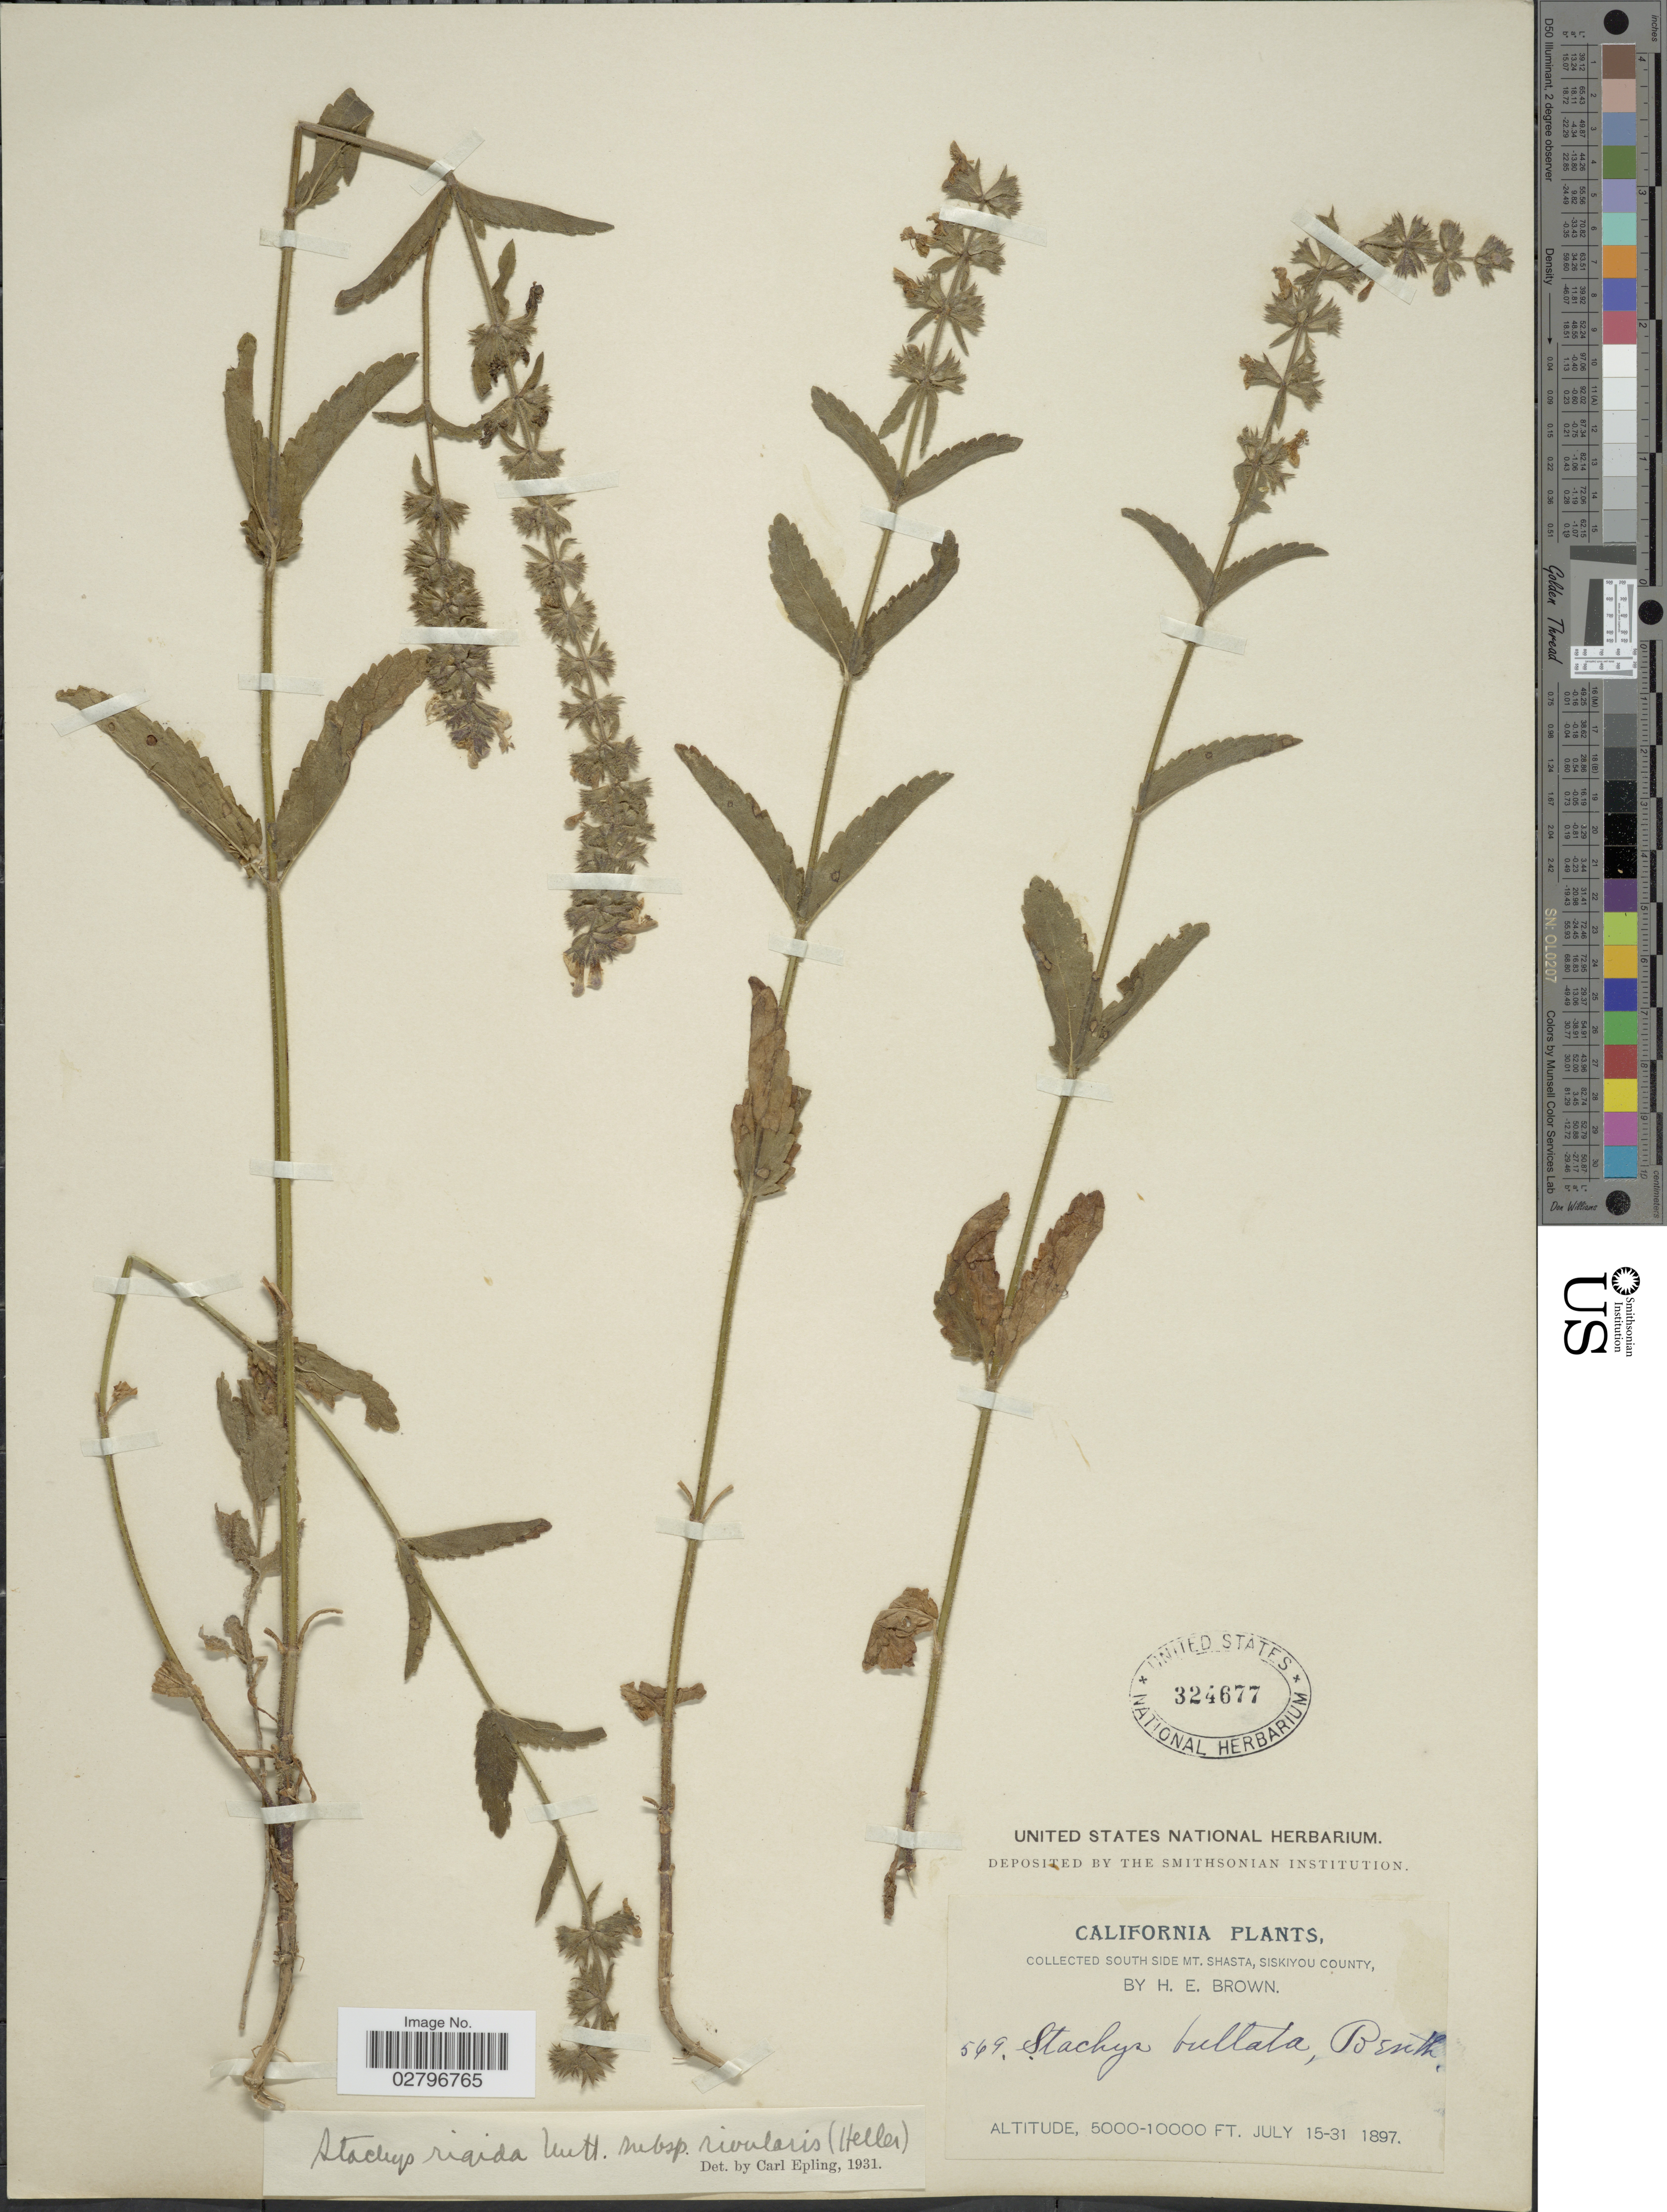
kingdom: Plantae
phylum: Tracheophyta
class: Magnoliopsida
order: Lamiales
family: Lamiaceae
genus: Stachys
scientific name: Stachys rigida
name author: Nutt. ex Benth.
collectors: H. E. Brown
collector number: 569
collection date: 1897-07-15/1897-07-31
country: United States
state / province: California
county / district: Siskiyou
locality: South side Mt. Shasta, Siskiyou County.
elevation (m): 1524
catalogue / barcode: US 324677